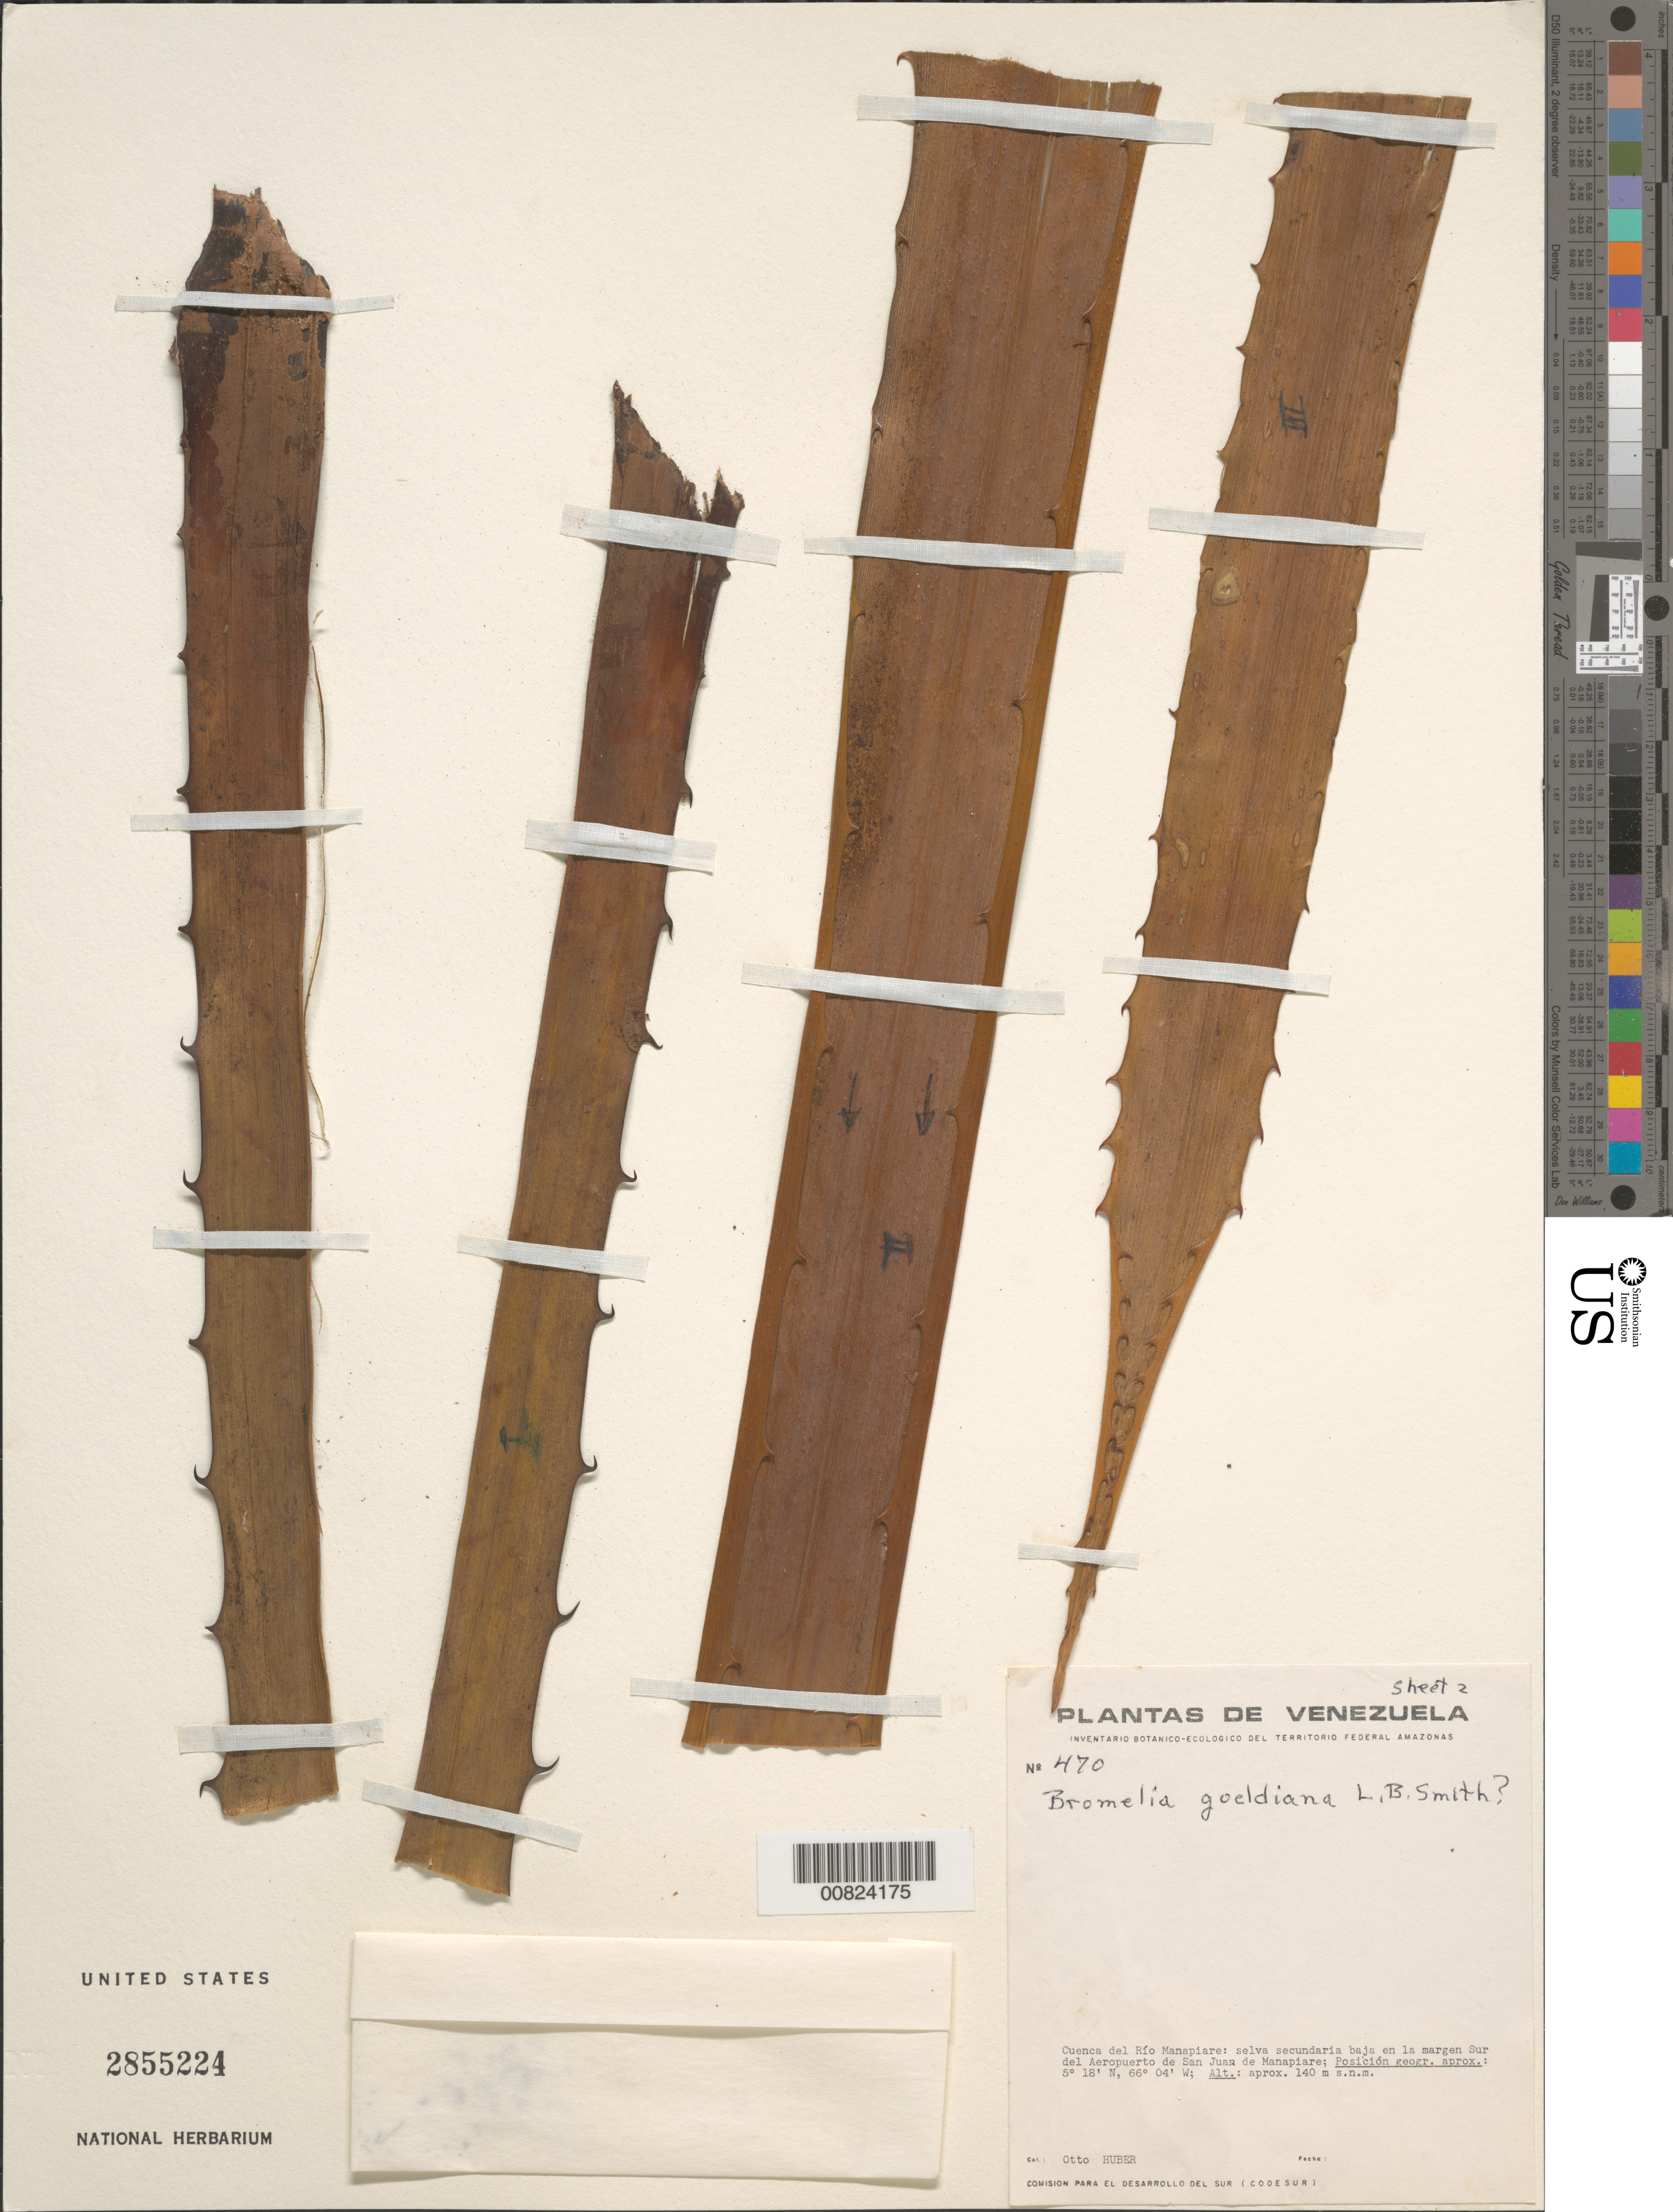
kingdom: Plantae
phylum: Tracheophyta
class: Liliopsida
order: Poales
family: Bromeliaceae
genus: Bromelia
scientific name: Bromelia goeldiana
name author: L.B. Sm.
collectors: O. Huber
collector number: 470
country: Venezuela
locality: Cuenca del Río Manapiare: selva secundaria baja en la margen Sur del Aeropuerto de San Juan de Manapiare.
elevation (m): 140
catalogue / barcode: US 2855224